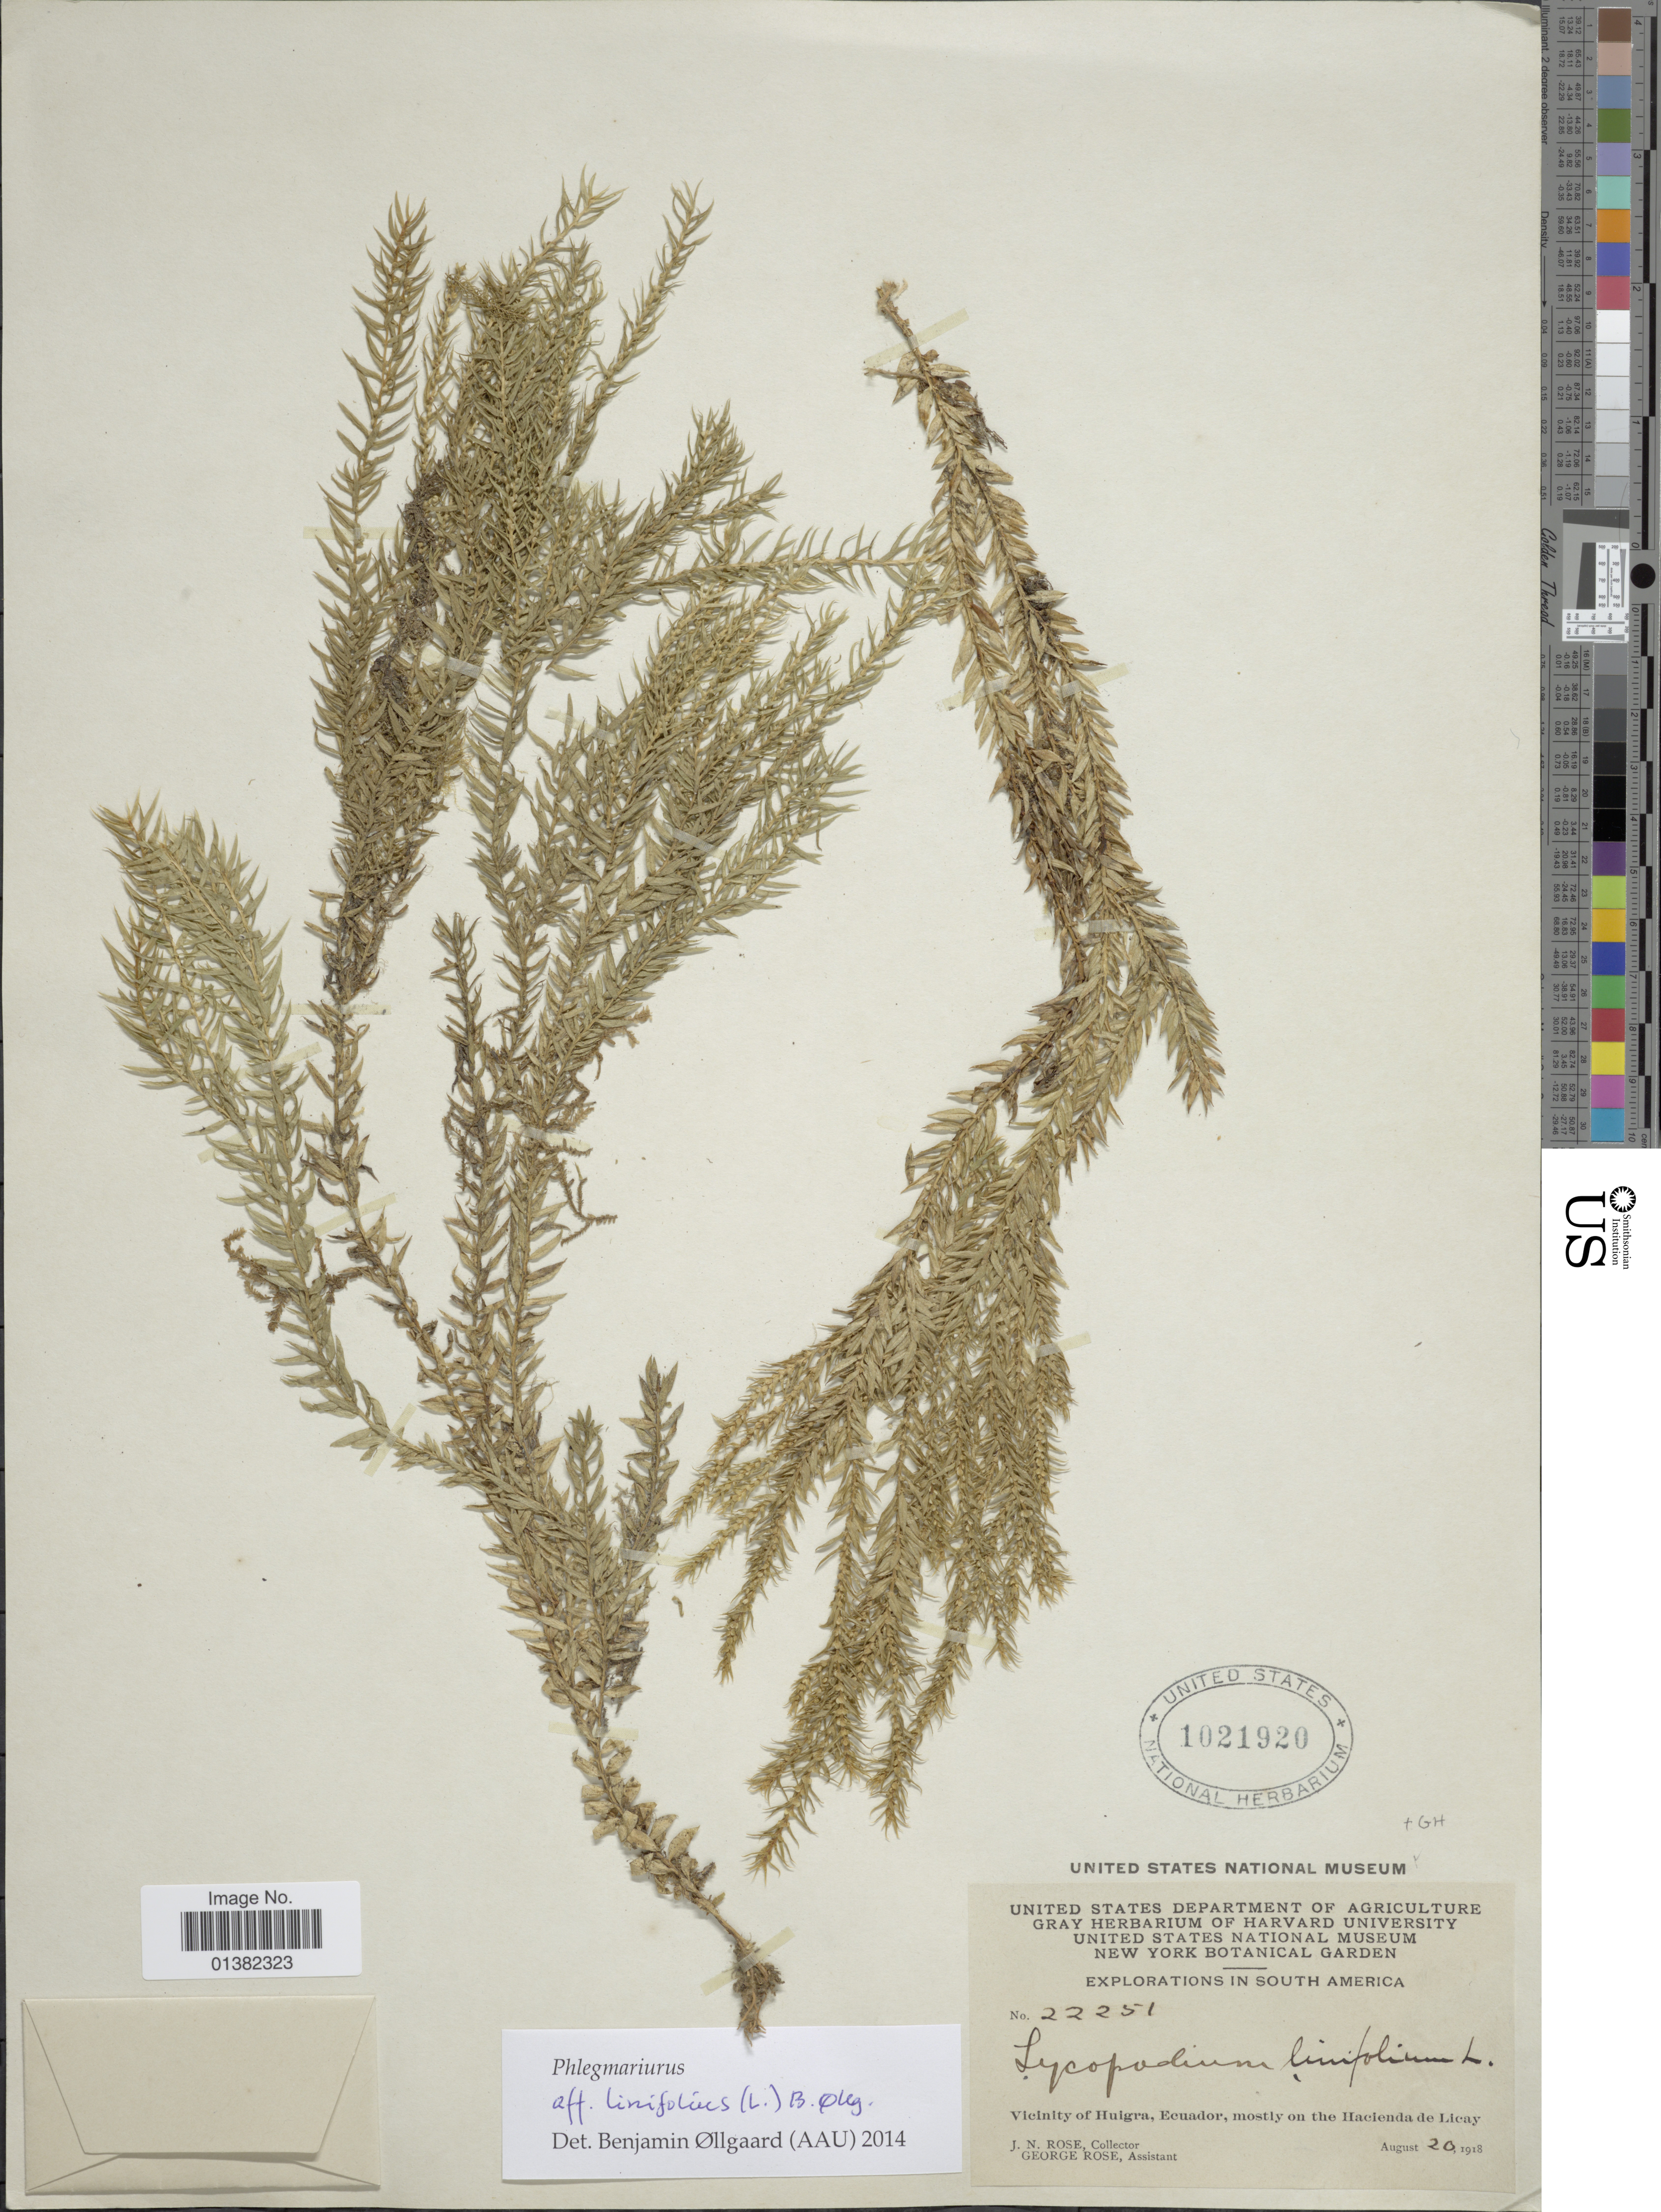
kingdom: Plantae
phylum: Tracheophyta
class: Lycopodiopsida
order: Lycopodiales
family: Lycopodiaceae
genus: Phlegmariurus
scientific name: Phlegmariurus linifolius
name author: (L.) B. Øllg.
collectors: J. N. Rose & G. Rose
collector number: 22251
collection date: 1918-08-20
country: Ecuador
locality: Vicinity of Huigra, mostly on the Hacienda de Licay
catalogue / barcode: US 1021920